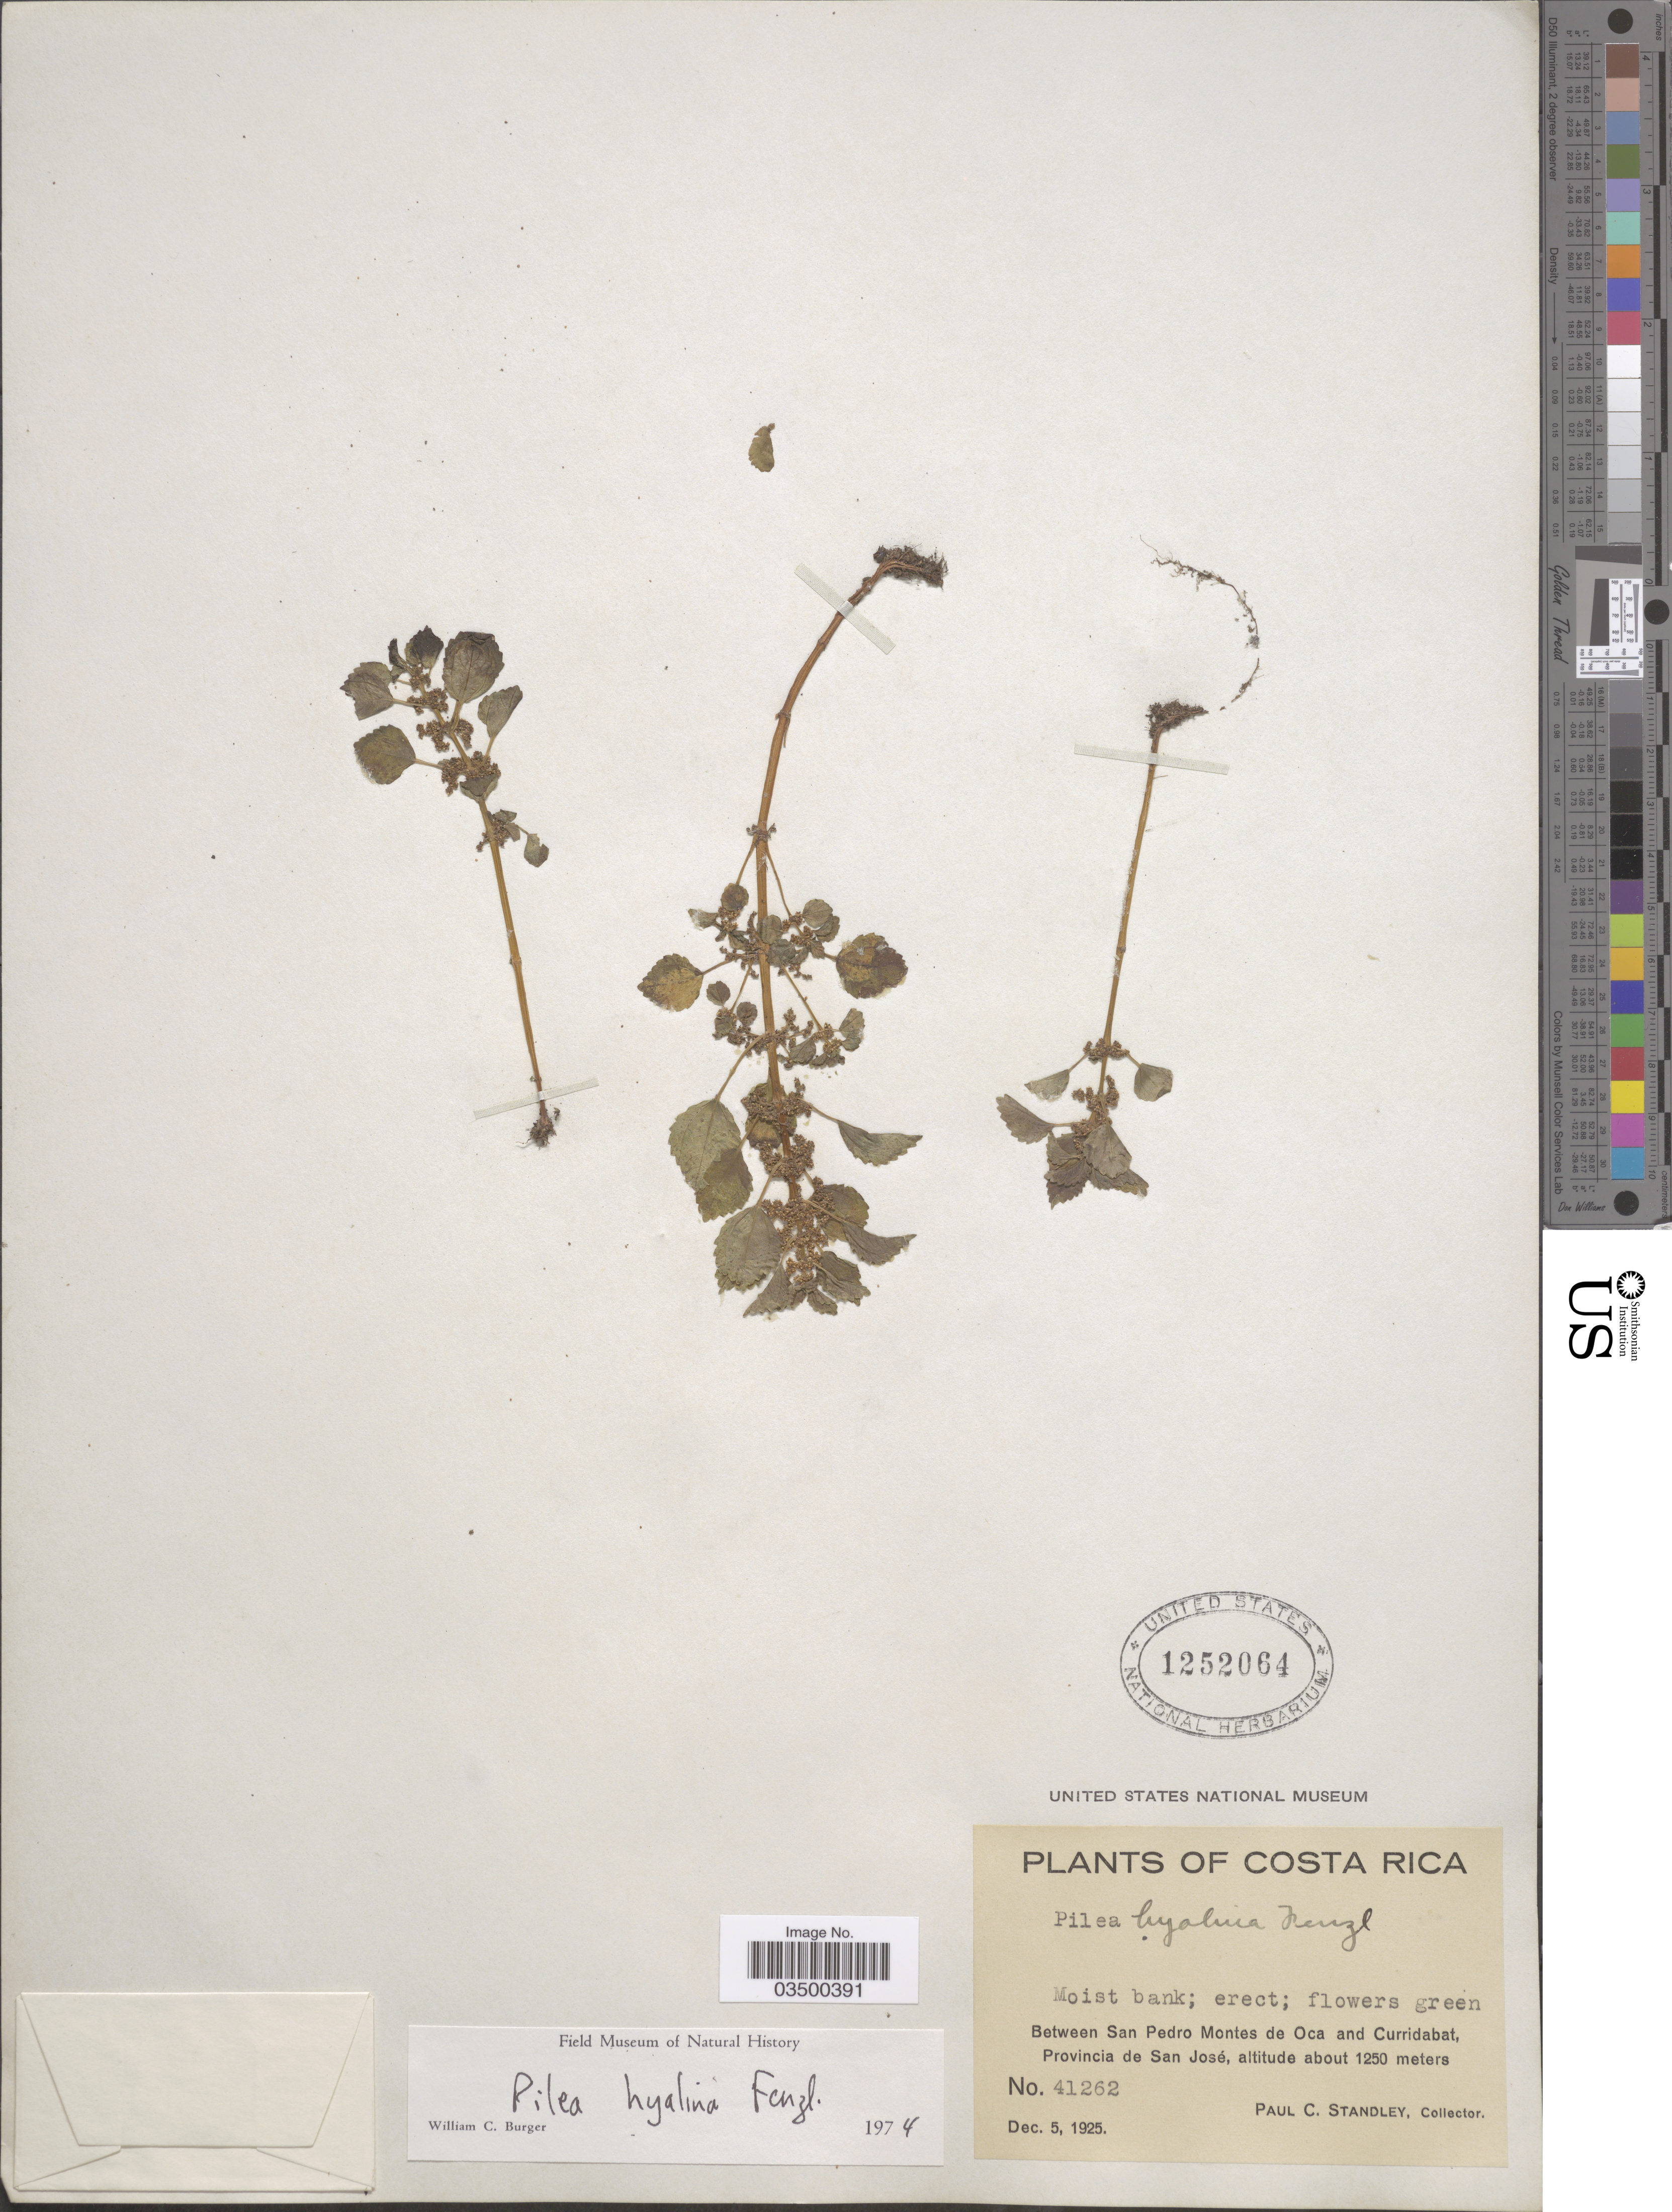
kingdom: Plantae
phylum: Tracheophyta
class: Magnoliopsida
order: Rosales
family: Urticaceae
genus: Pilea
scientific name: Pilea hyalina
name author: Fenzl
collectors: P. C. Standley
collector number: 41262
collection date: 1925-12-05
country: Costa Rica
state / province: San José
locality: Between San Pedro Montes de Oca and Curridabat.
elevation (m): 1250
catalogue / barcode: US 1252064